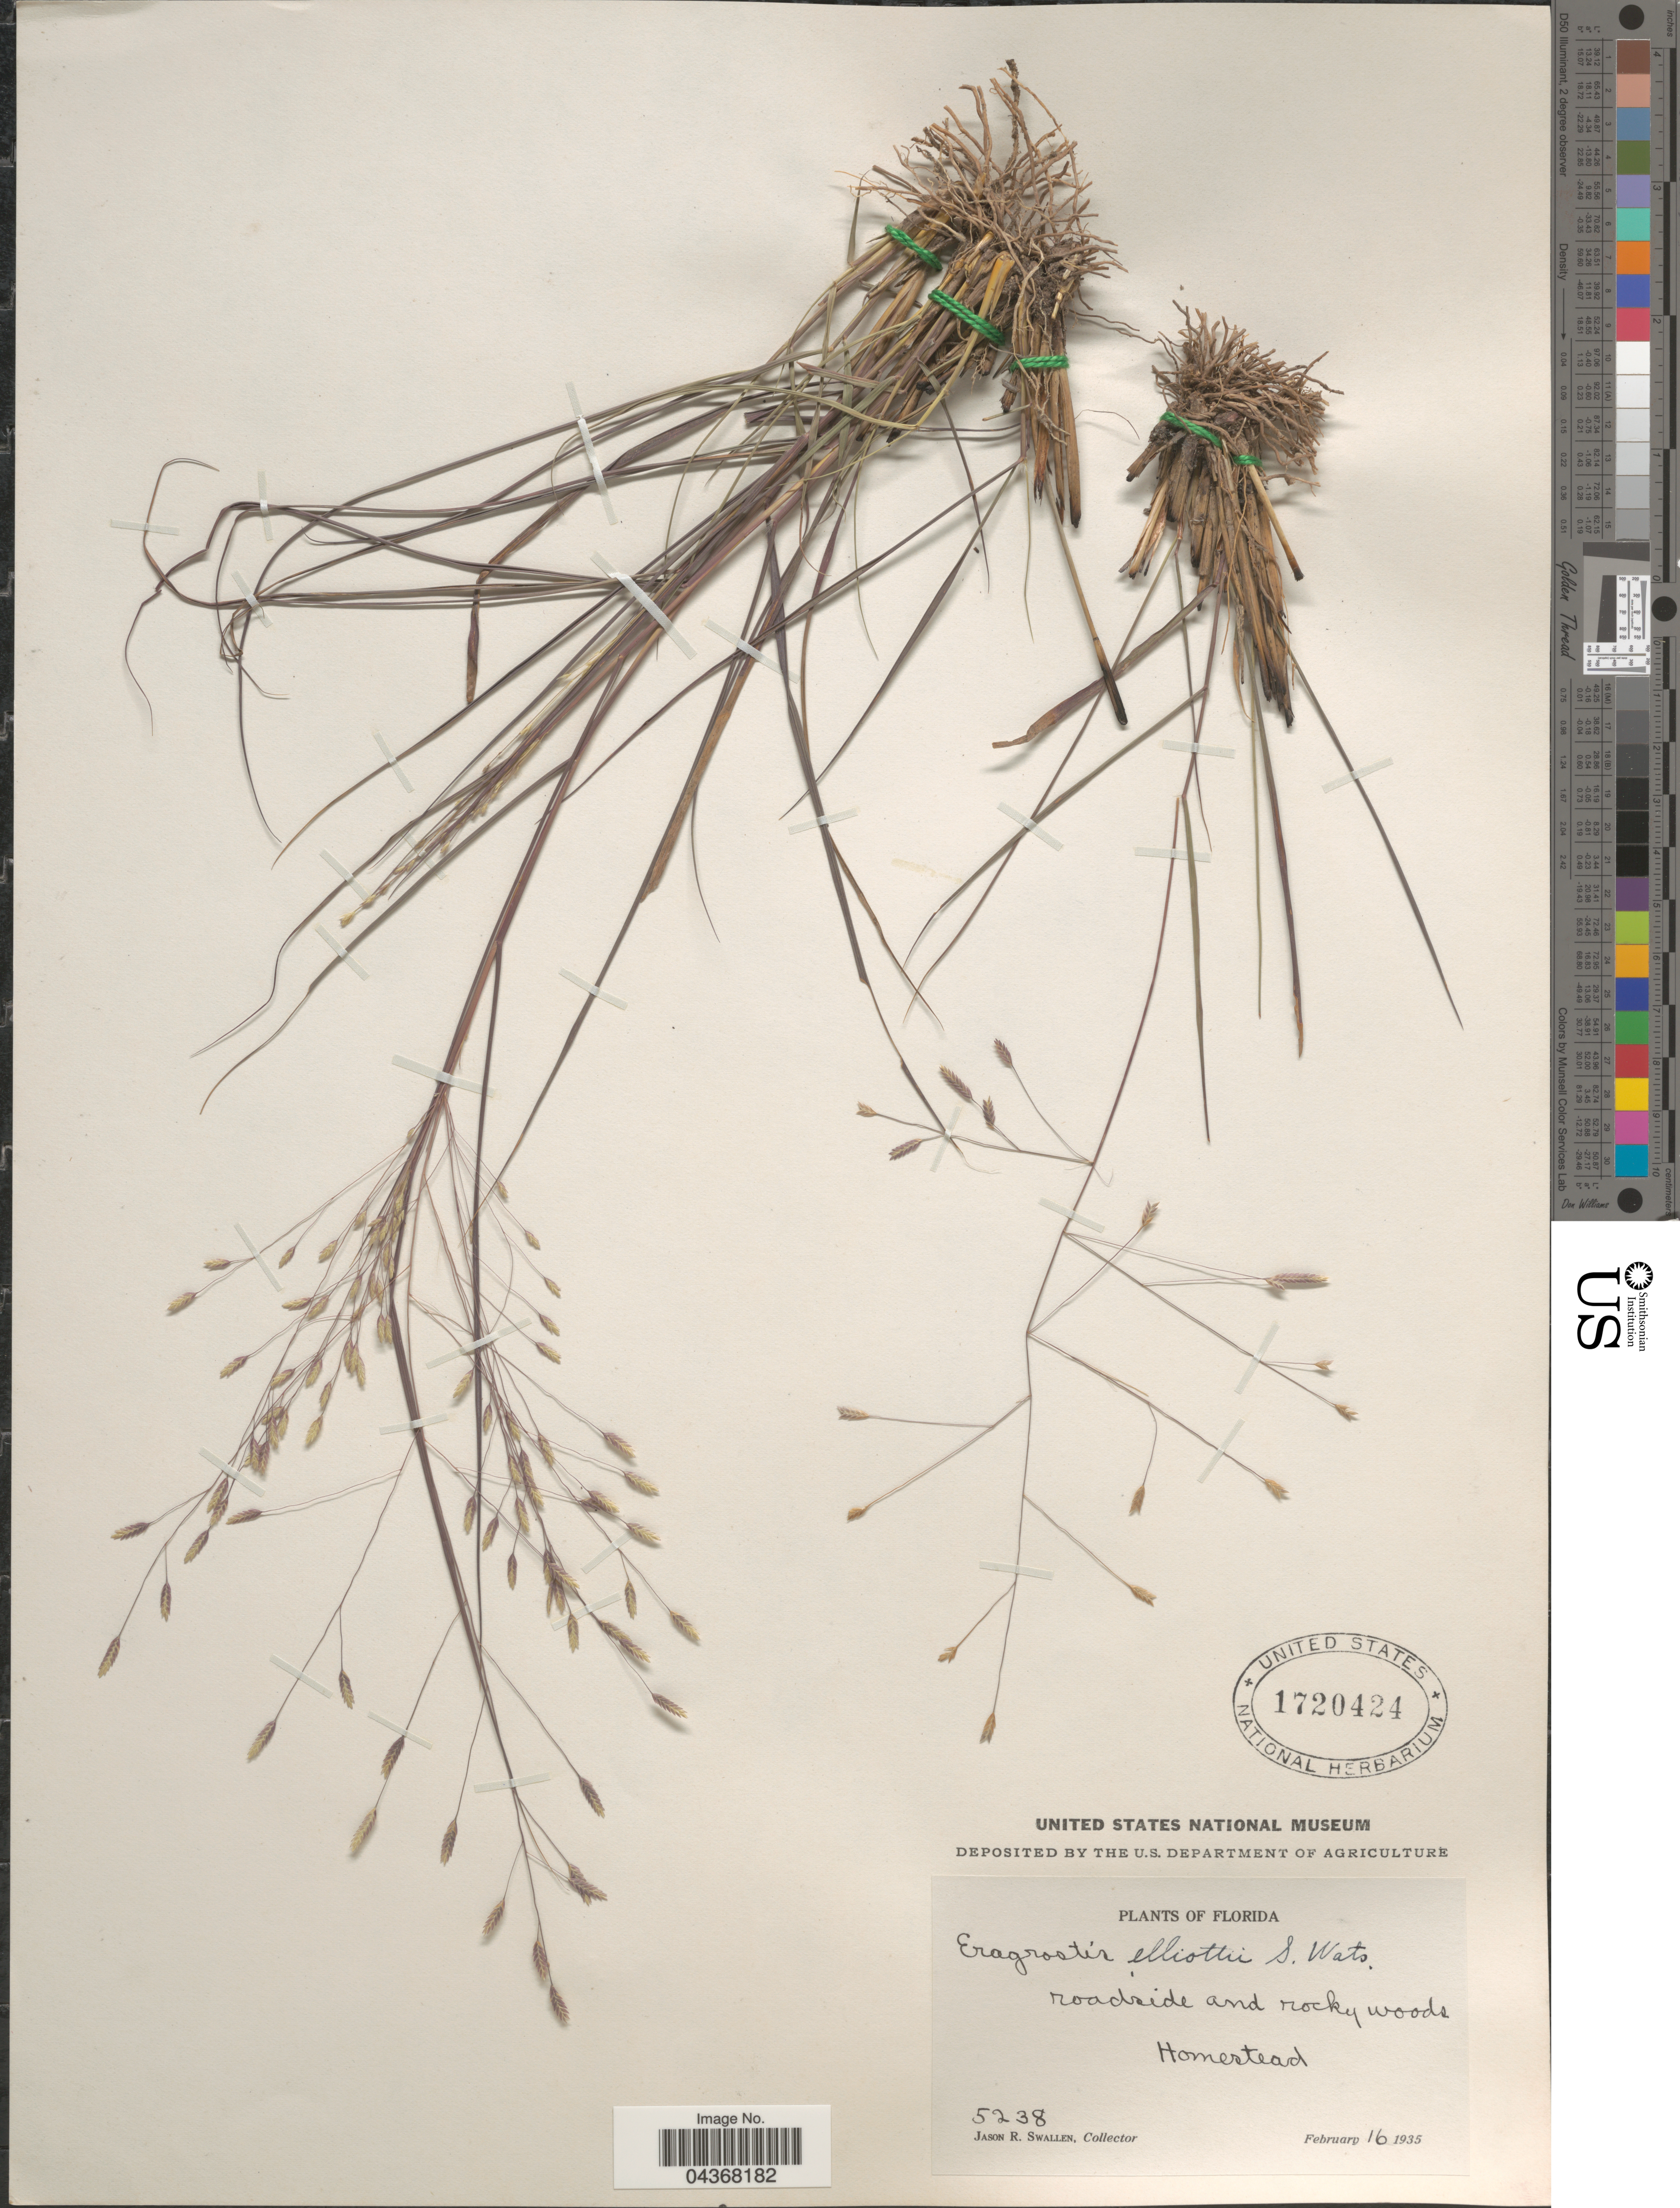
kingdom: Plantae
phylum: Tracheophyta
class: Liliopsida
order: Poales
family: Poaceae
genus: Eragrostis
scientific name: Eragrostis elliottii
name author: S. Watson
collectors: J. R. Swallen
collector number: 5238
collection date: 1935-02-16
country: United States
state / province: Florida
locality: Roadside and rocky woods Homestead.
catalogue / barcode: US 1720424